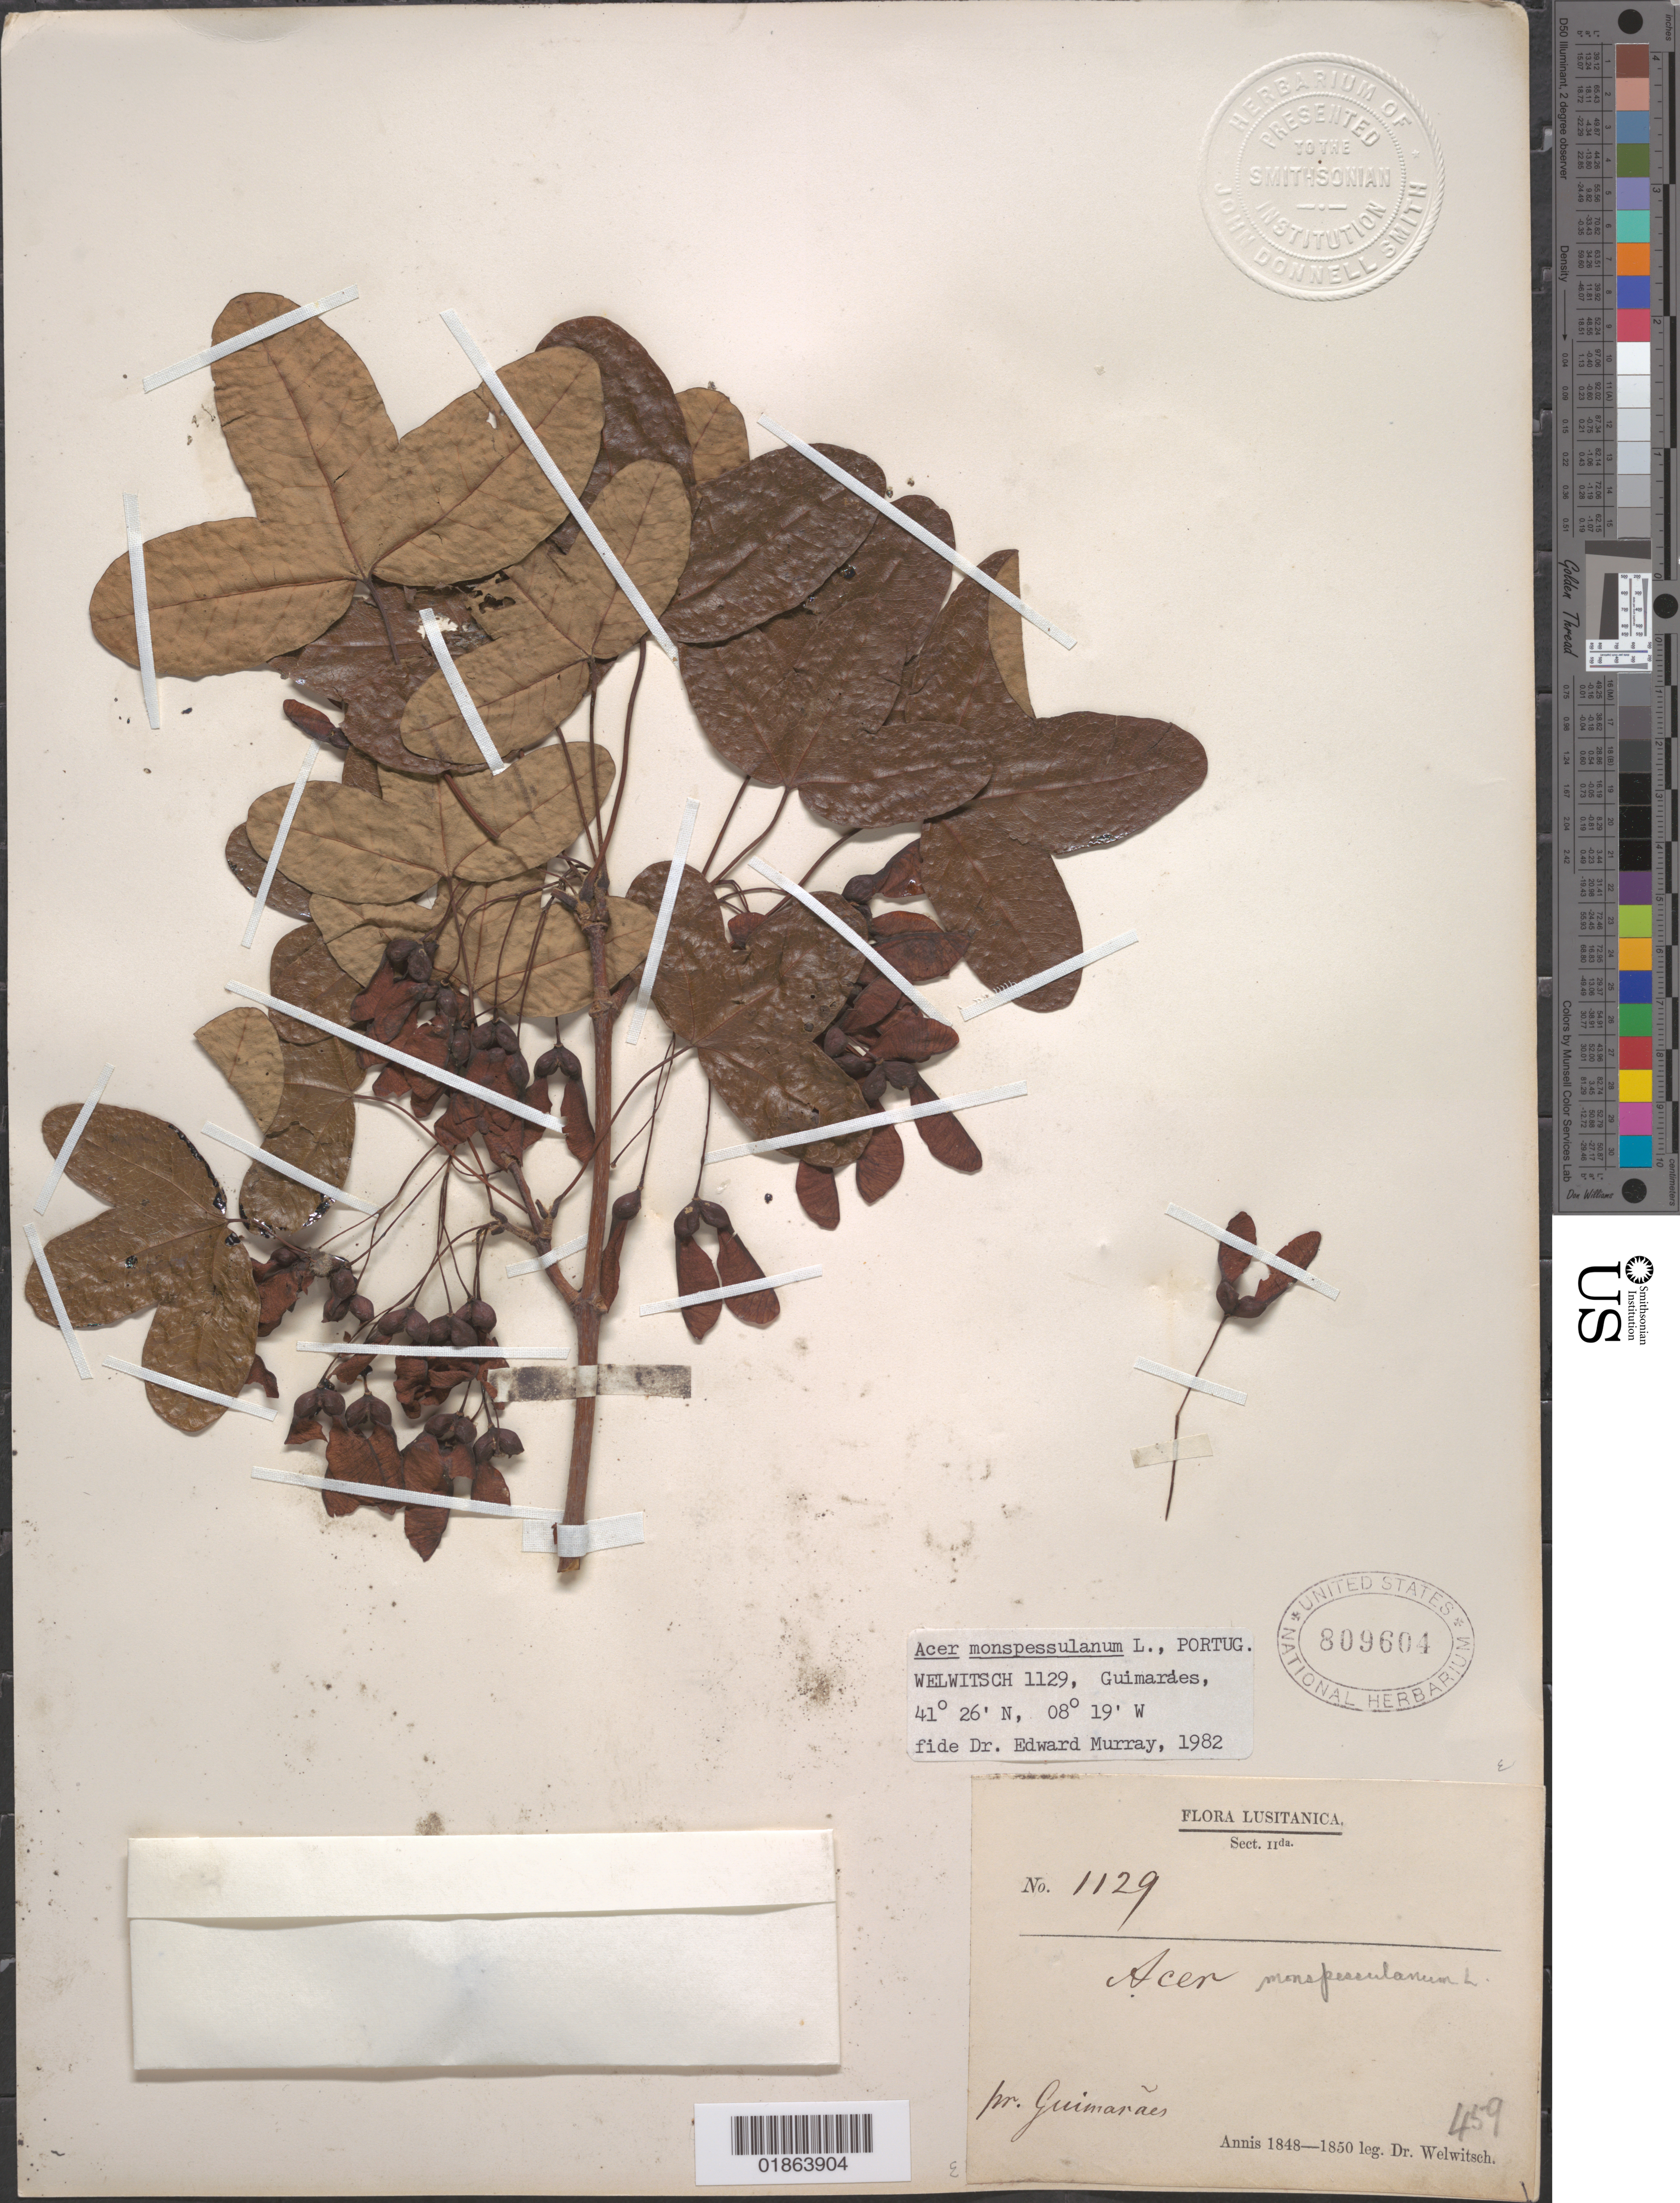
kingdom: Plantae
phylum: Tracheophyta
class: Magnoliopsida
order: Sapindales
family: Sapindaceae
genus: Acer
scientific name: Acer monspessulanum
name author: L.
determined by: Murray, Edward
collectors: F. M. Welwitsch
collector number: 1129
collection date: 1848/1850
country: Portugal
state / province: Braga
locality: Guimarães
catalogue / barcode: US 809604